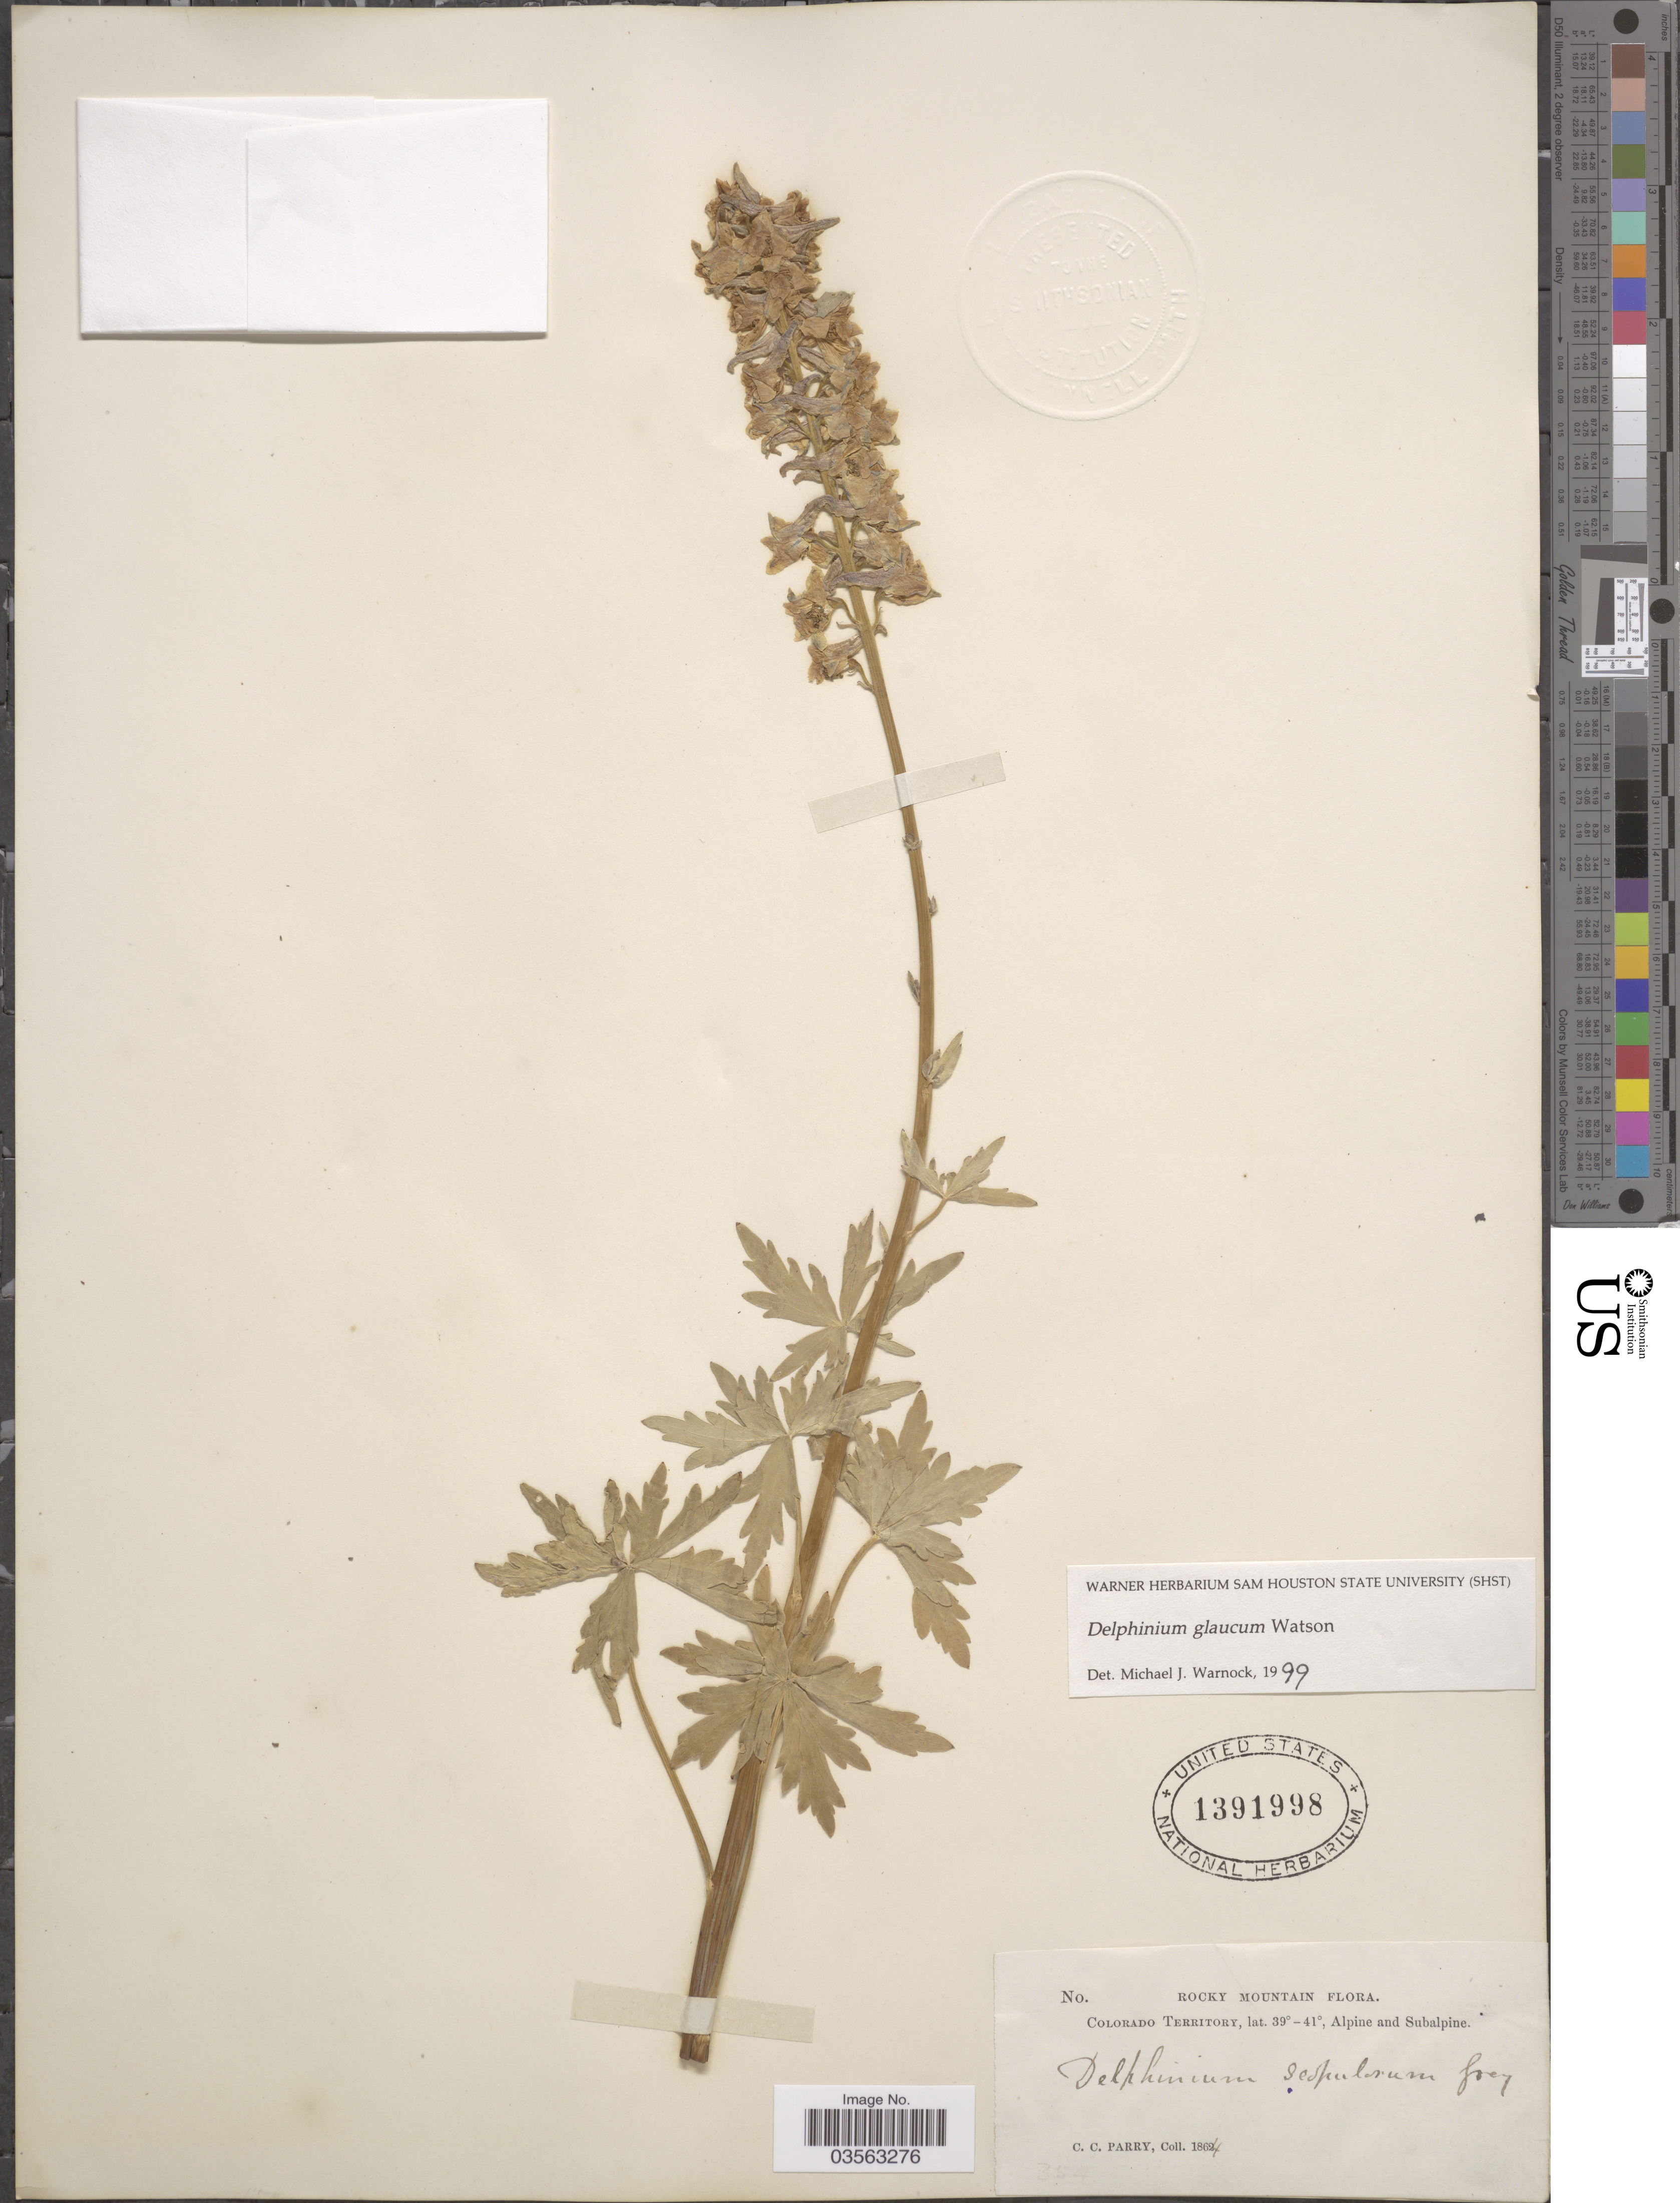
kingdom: Plantae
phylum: Tracheophyta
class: Magnoliopsida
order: Ranunculales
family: Ranunculaceae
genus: Delphinium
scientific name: Delphinium glaucum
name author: S. Watson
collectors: C. C. Parry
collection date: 1864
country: United States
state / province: Colorado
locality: Rocky Mountain.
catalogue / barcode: US 1391998